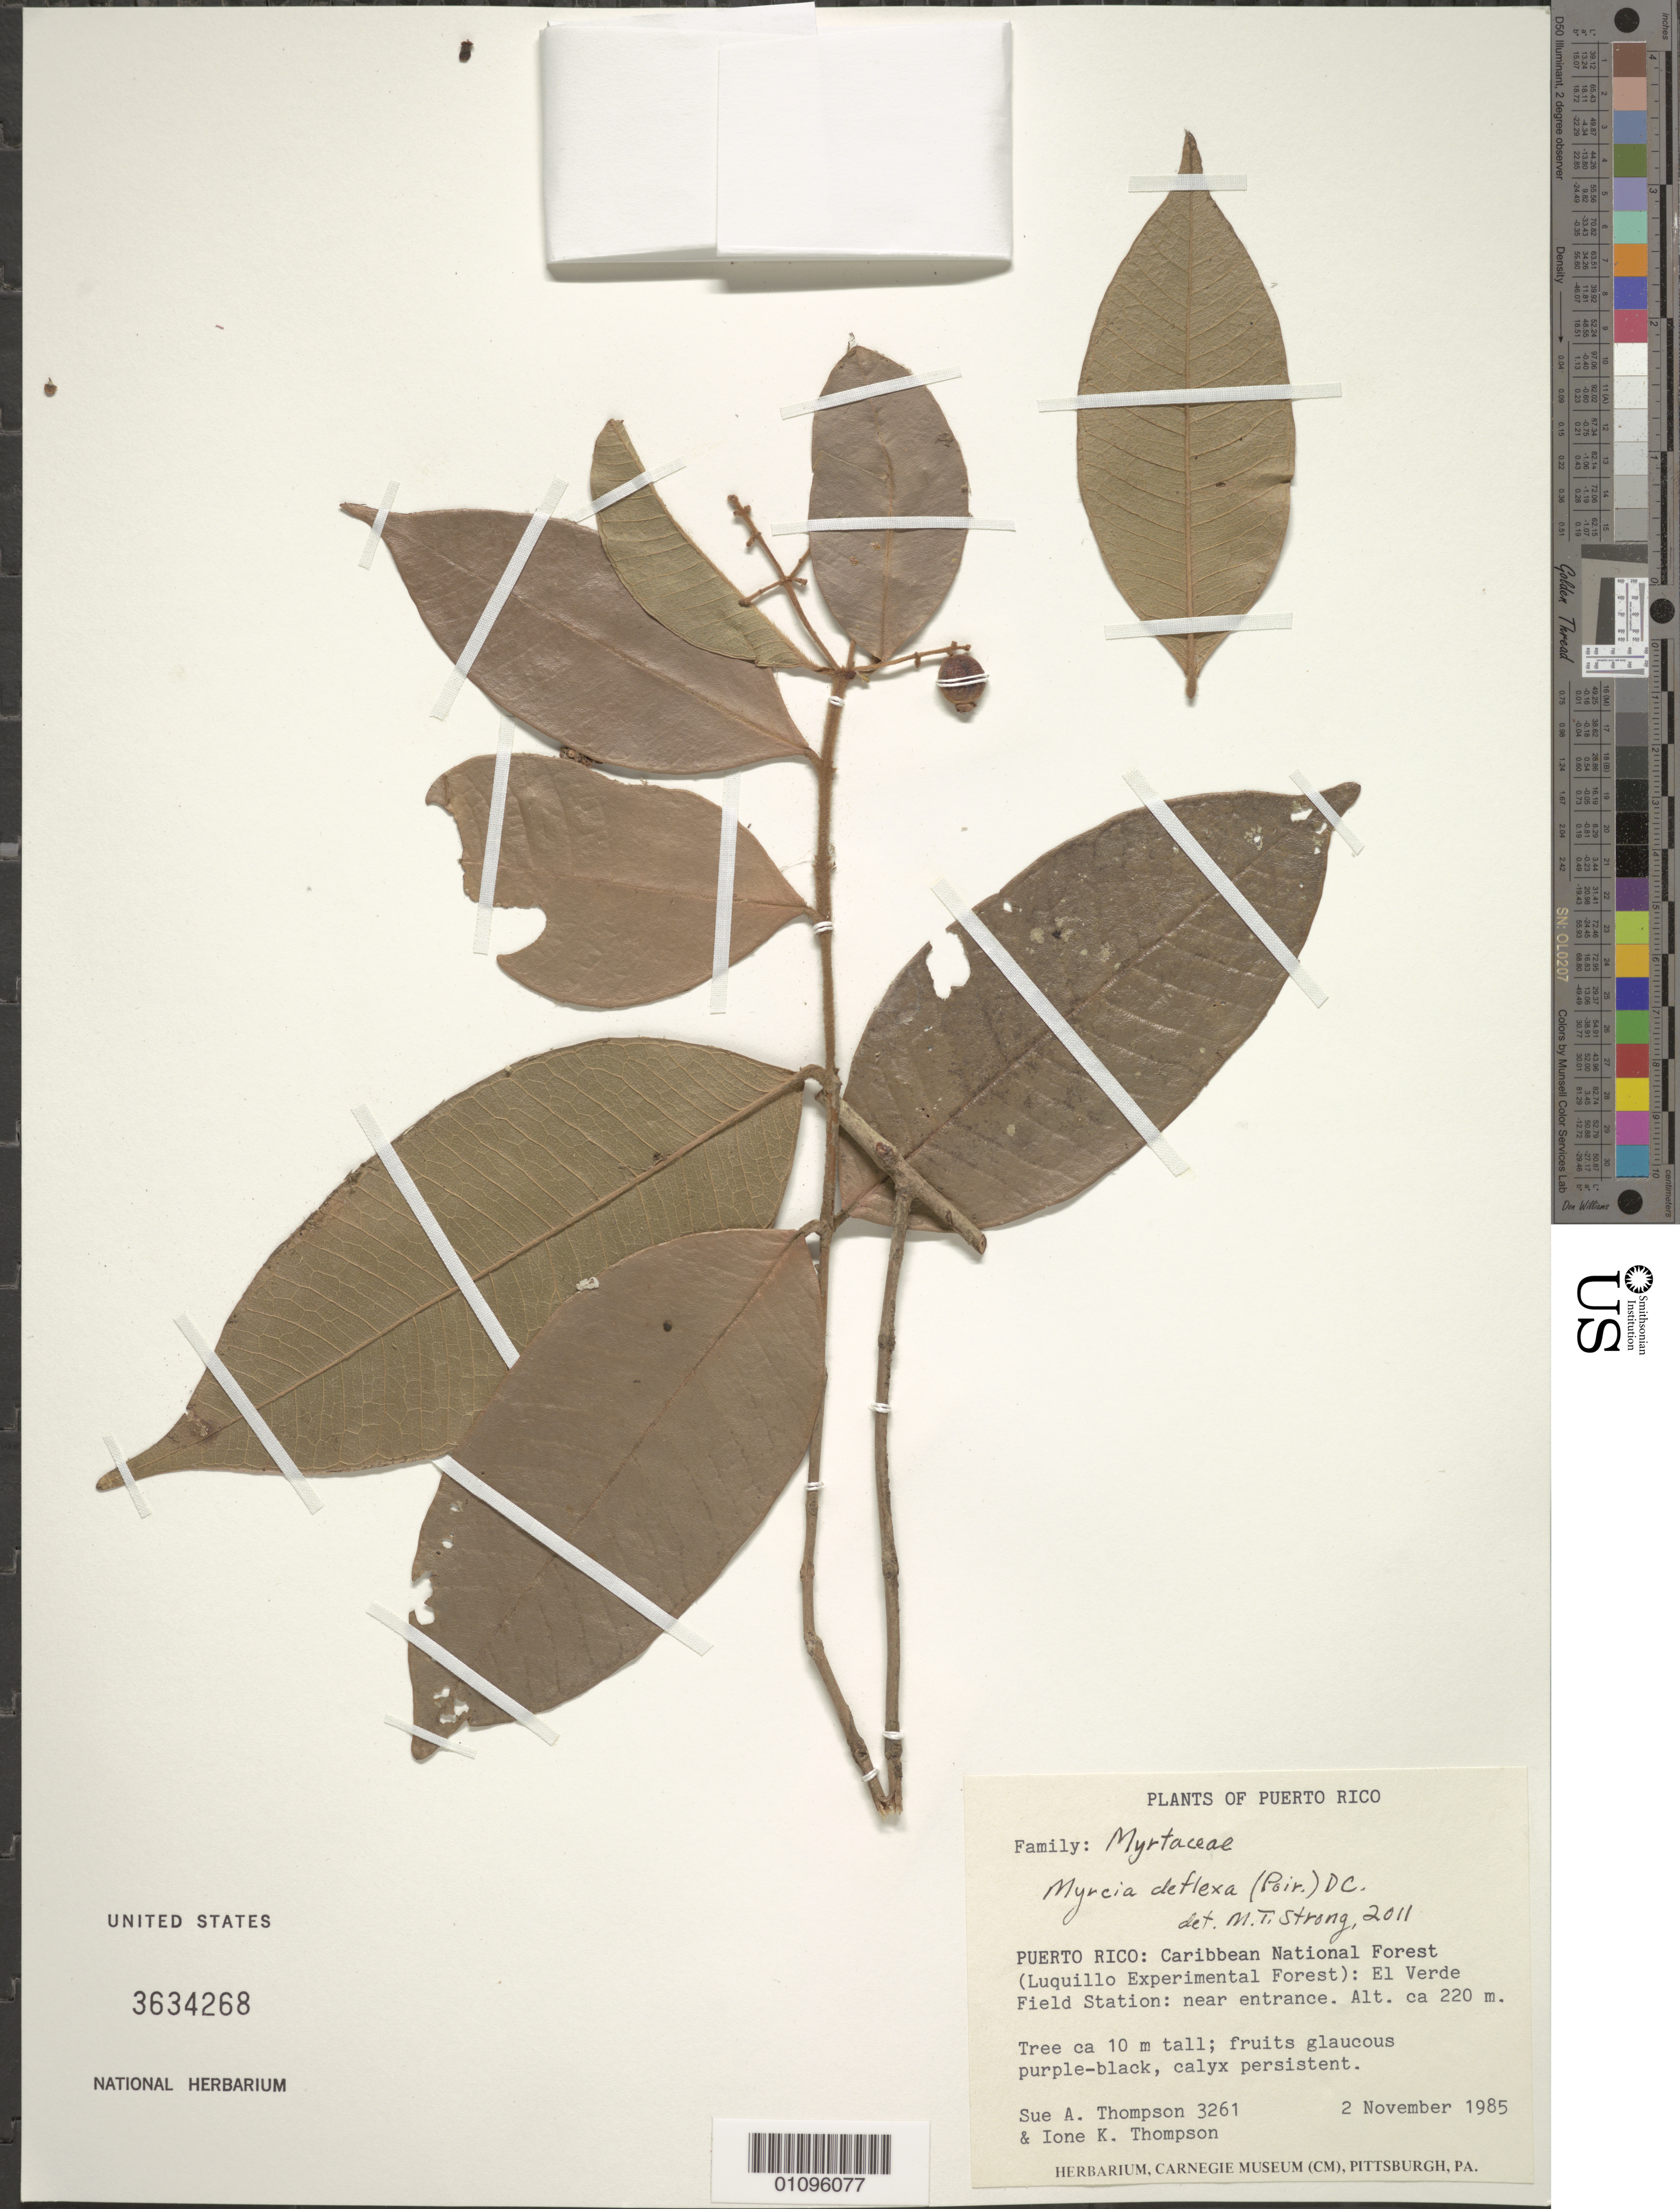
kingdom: Plantae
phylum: Tracheophyta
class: Magnoliopsida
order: Myrtales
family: Myrtaceae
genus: Myrcia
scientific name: Myrcia deflexa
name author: (Poir.) DC.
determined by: Strong, M. T., (US), Smithsonian Institution - National Museum of Natural History (UNITED STATES)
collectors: S. A. Thompson & I. Thompson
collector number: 3261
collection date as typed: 02 Nov 1985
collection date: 1985-11-02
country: Puerto Rico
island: Puerto Rico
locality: Caribbean National Forest (Luquillo Experimental Forest), El Verde Field Station, near entrance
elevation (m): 220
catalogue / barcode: US 3634268